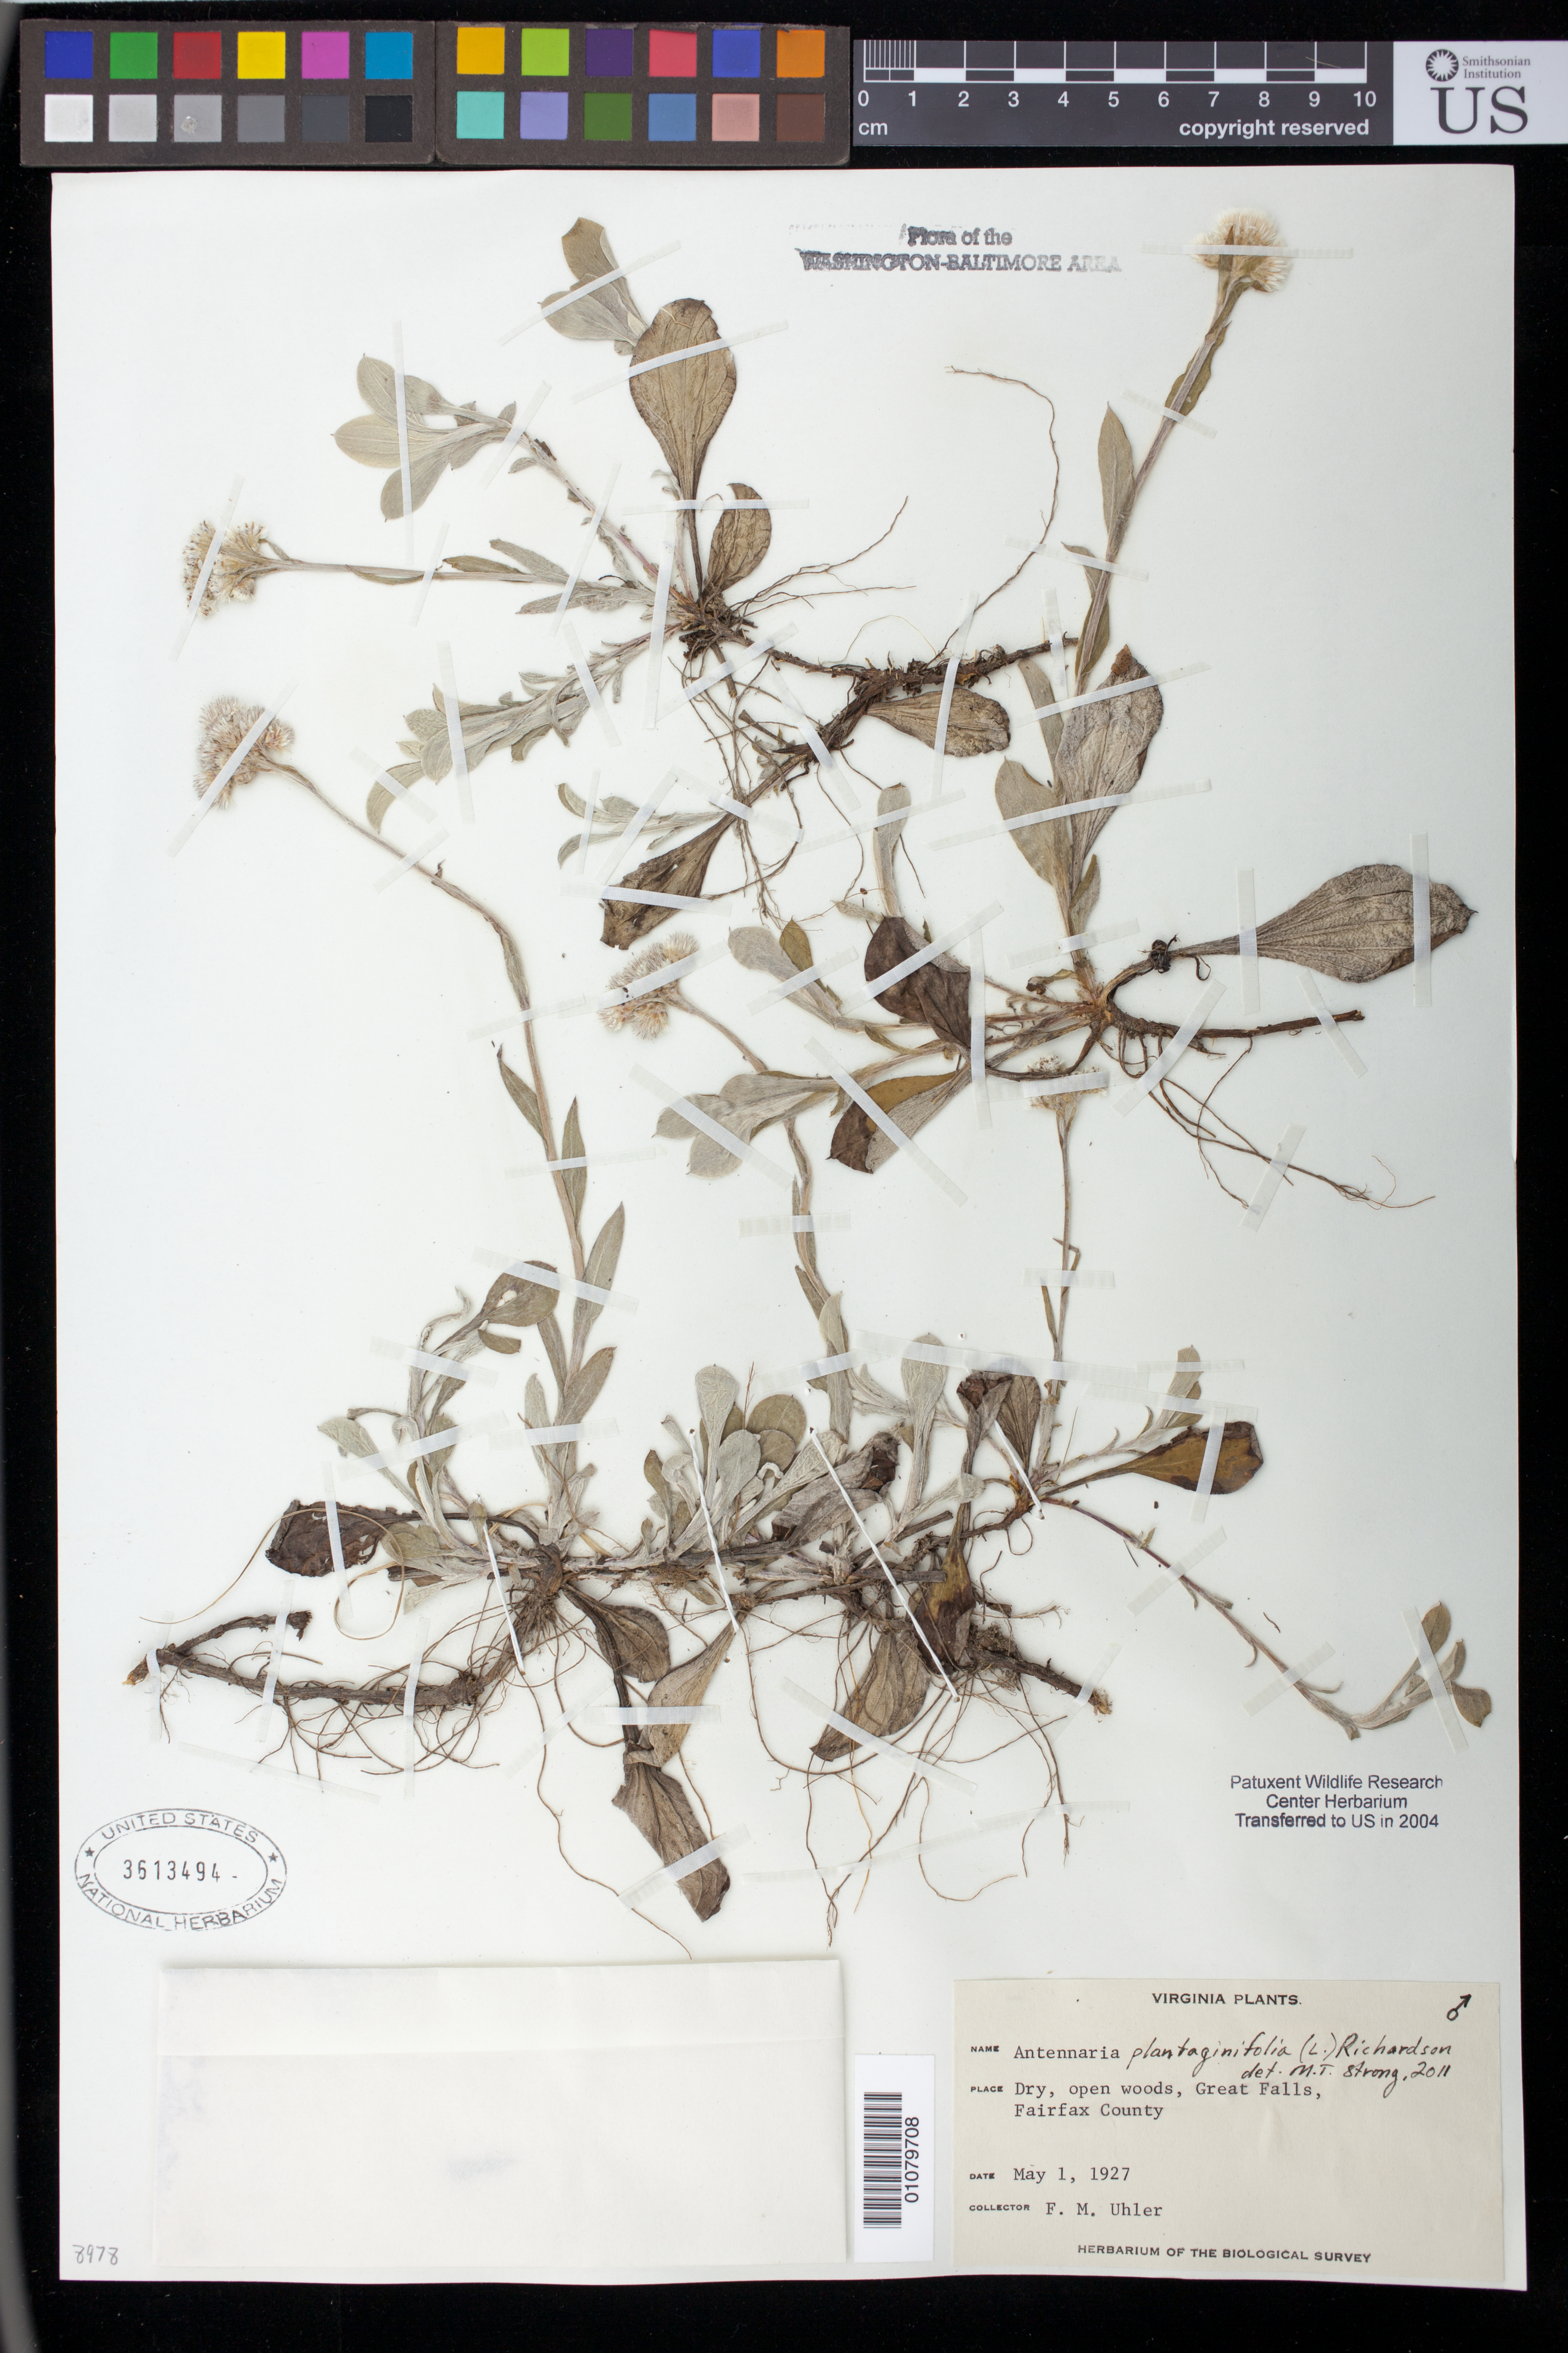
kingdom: Plantae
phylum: Tracheophyta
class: Magnoliopsida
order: Asterales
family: Asteraceae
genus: Antennaria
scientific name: Antennaria plantaginifolia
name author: (L.) Richardson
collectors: F. M. Uhler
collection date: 1927-05-01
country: United States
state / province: Virginia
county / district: Fairfax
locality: Great Falls.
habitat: Dry, open woods.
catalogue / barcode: US 3613494